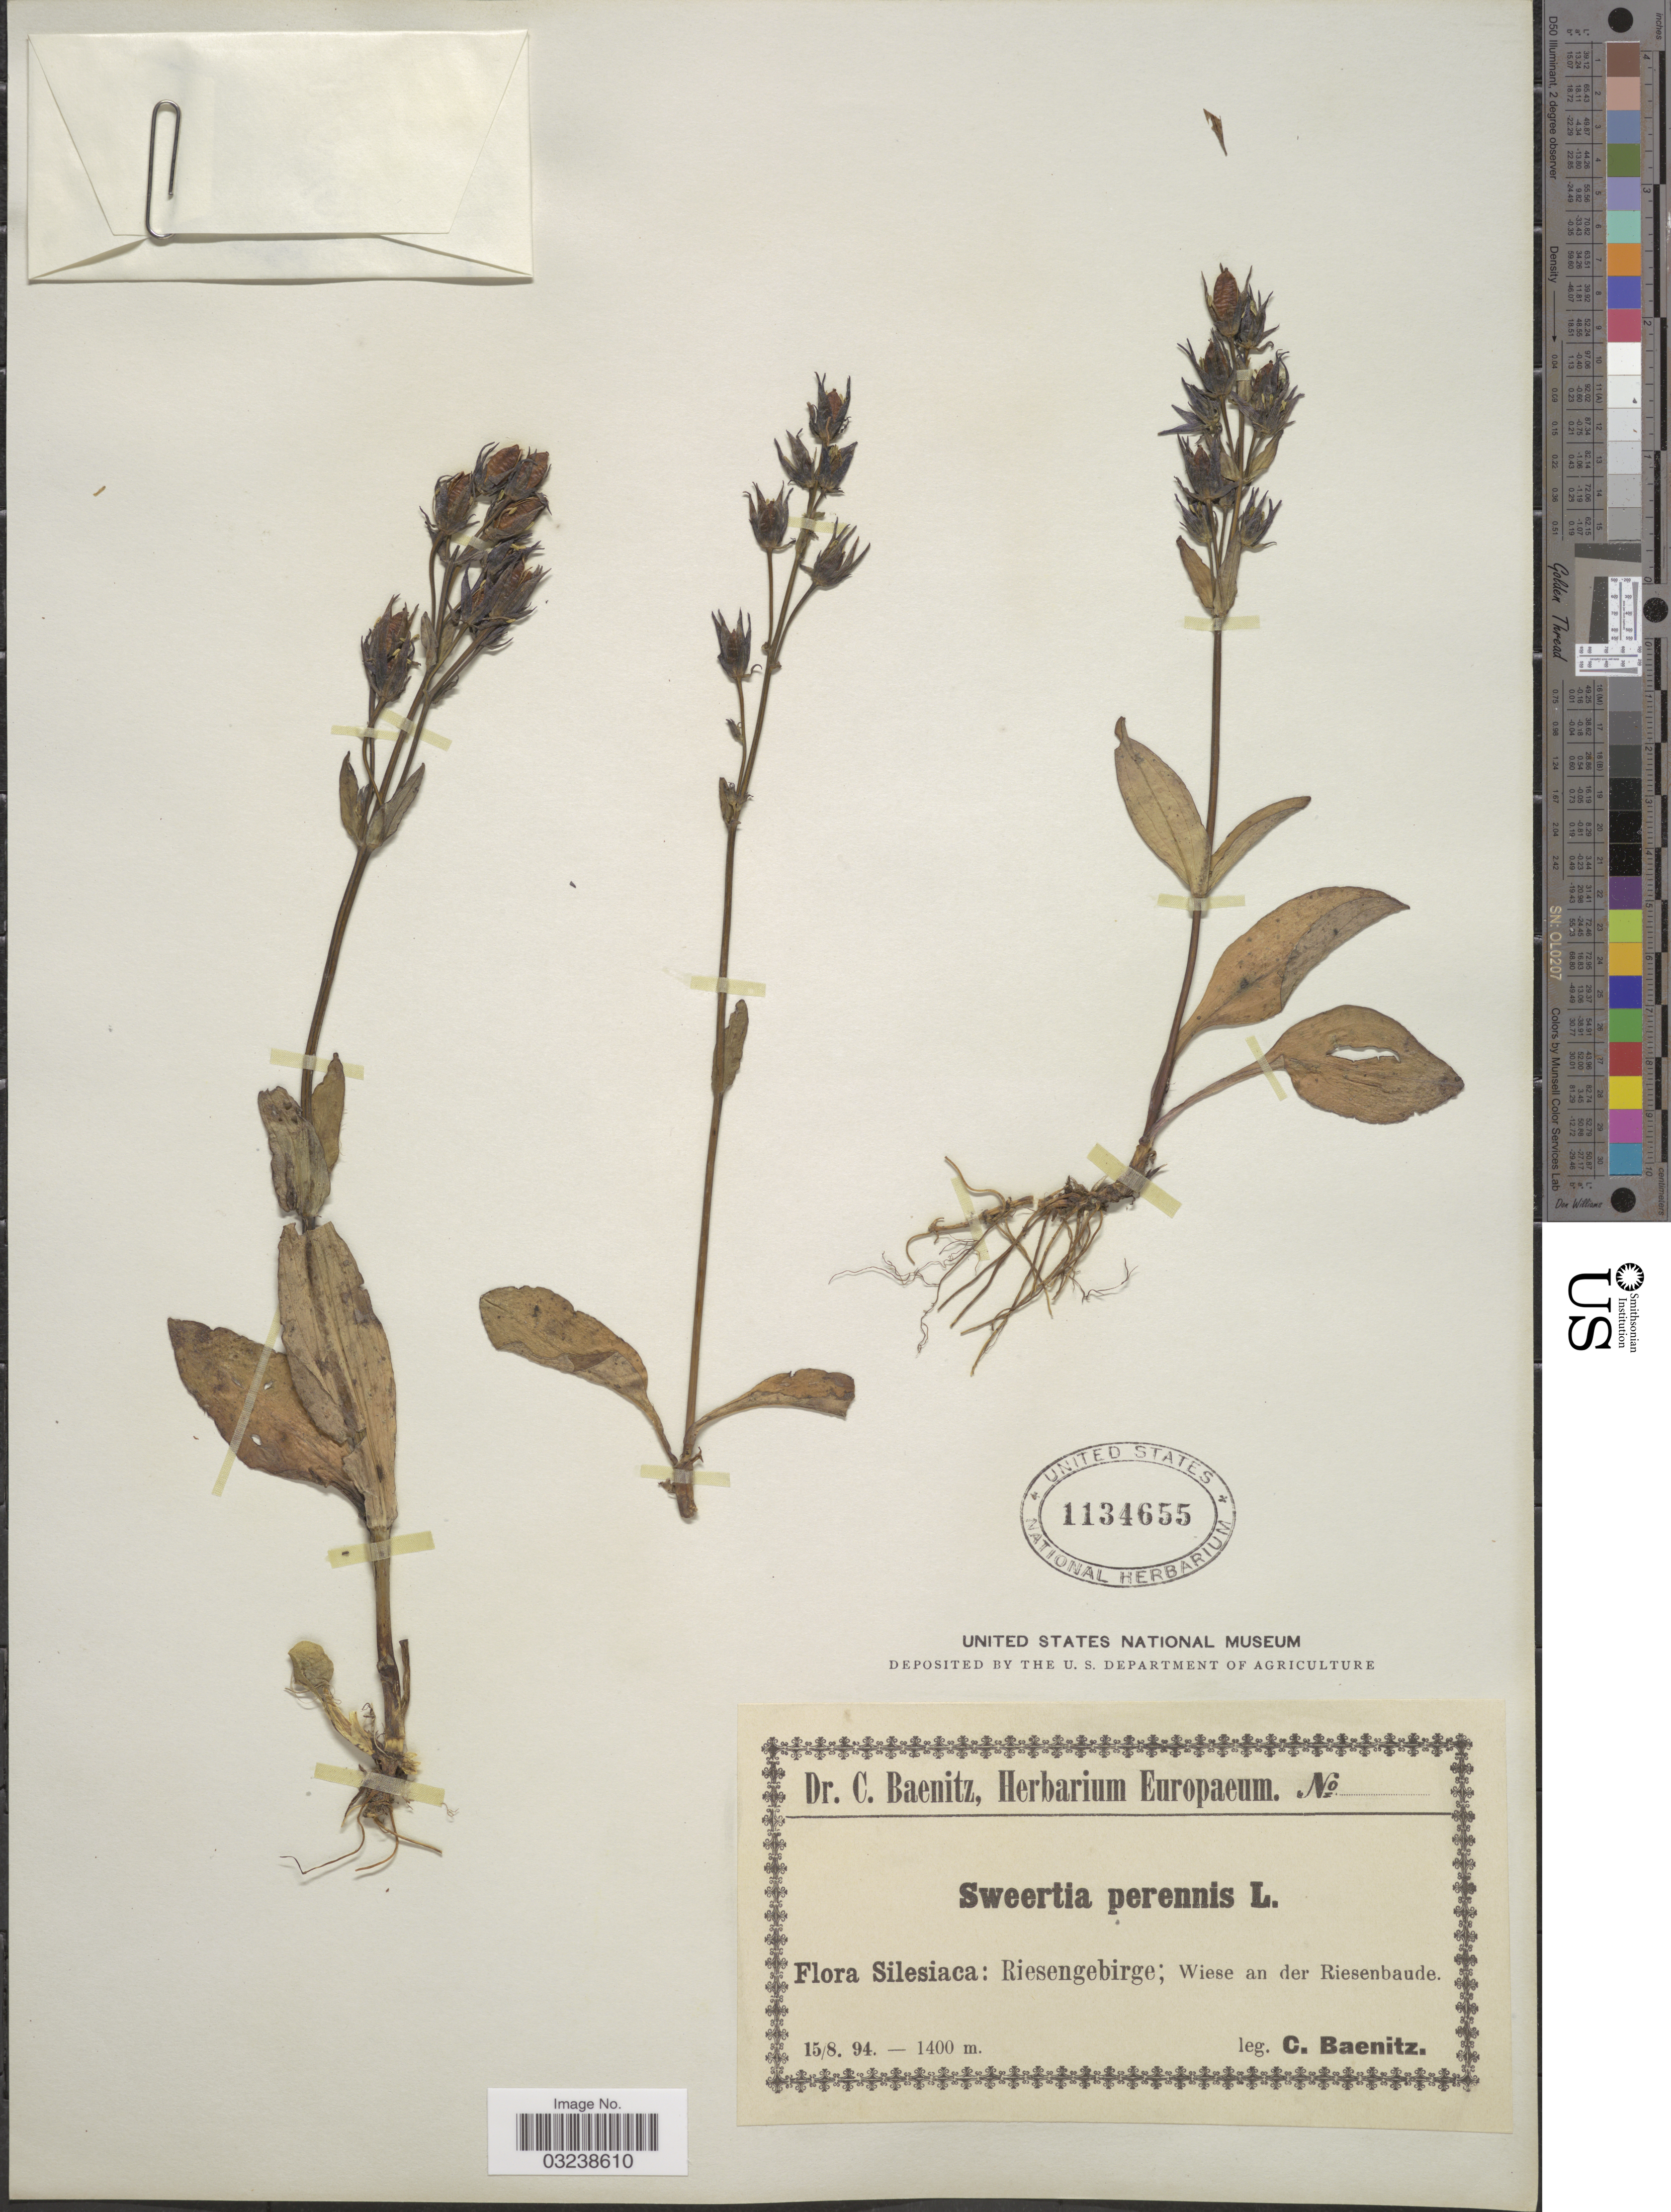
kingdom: Plantae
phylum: Tracheophyta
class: Magnoliopsida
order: Gentianales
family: Gentianaceae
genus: Swertia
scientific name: Swertia perennis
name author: L.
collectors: C. G. Baenitz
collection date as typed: Transcribed d/m/y: 15/8/94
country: Poland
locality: Silesiaca: Riesengebirge; Wiese an der Riesenbaude.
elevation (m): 1400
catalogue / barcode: US 1134655